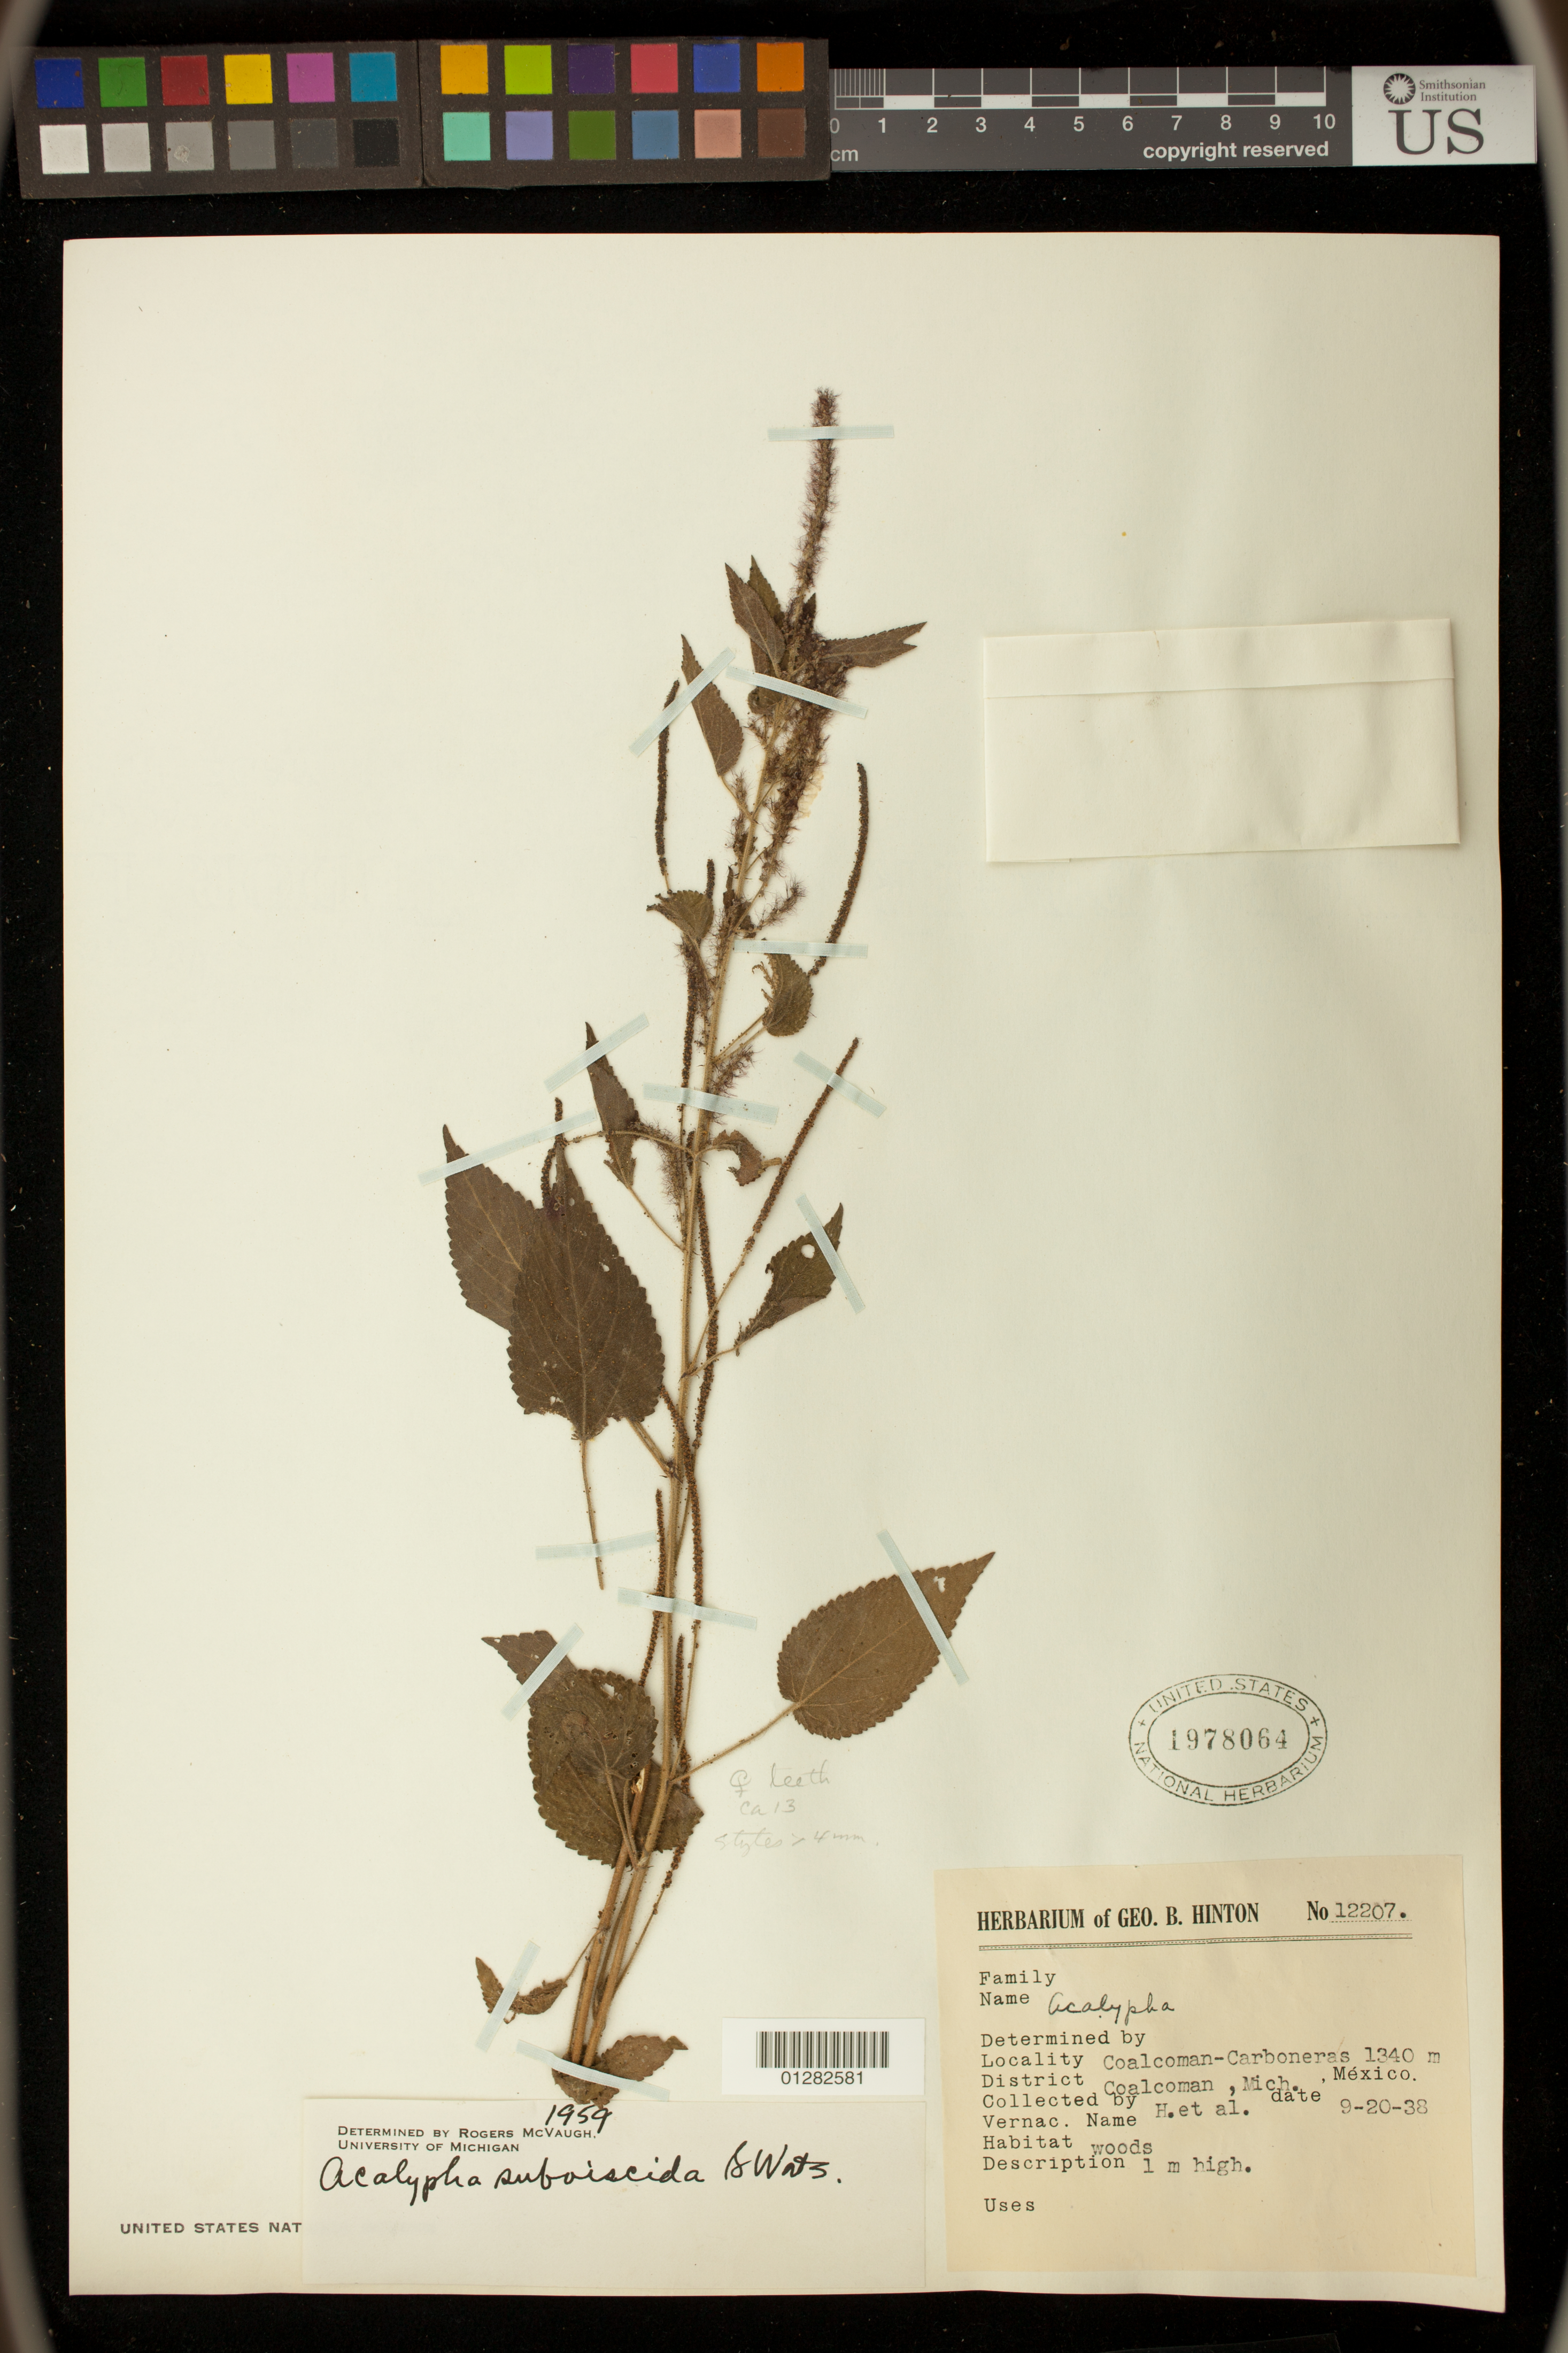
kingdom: Plantae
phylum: Tracheophyta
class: Magnoliopsida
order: Malpighiales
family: Euphorbiaceae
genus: Acalypha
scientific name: Acalypha subviscida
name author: S. Watson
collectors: J. J. Fay, A. Hernandez C. & J. I. Calzada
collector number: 12207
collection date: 1938-09-20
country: Mexico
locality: Coalcoman-Carboneras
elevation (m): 1340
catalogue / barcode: US 1978064